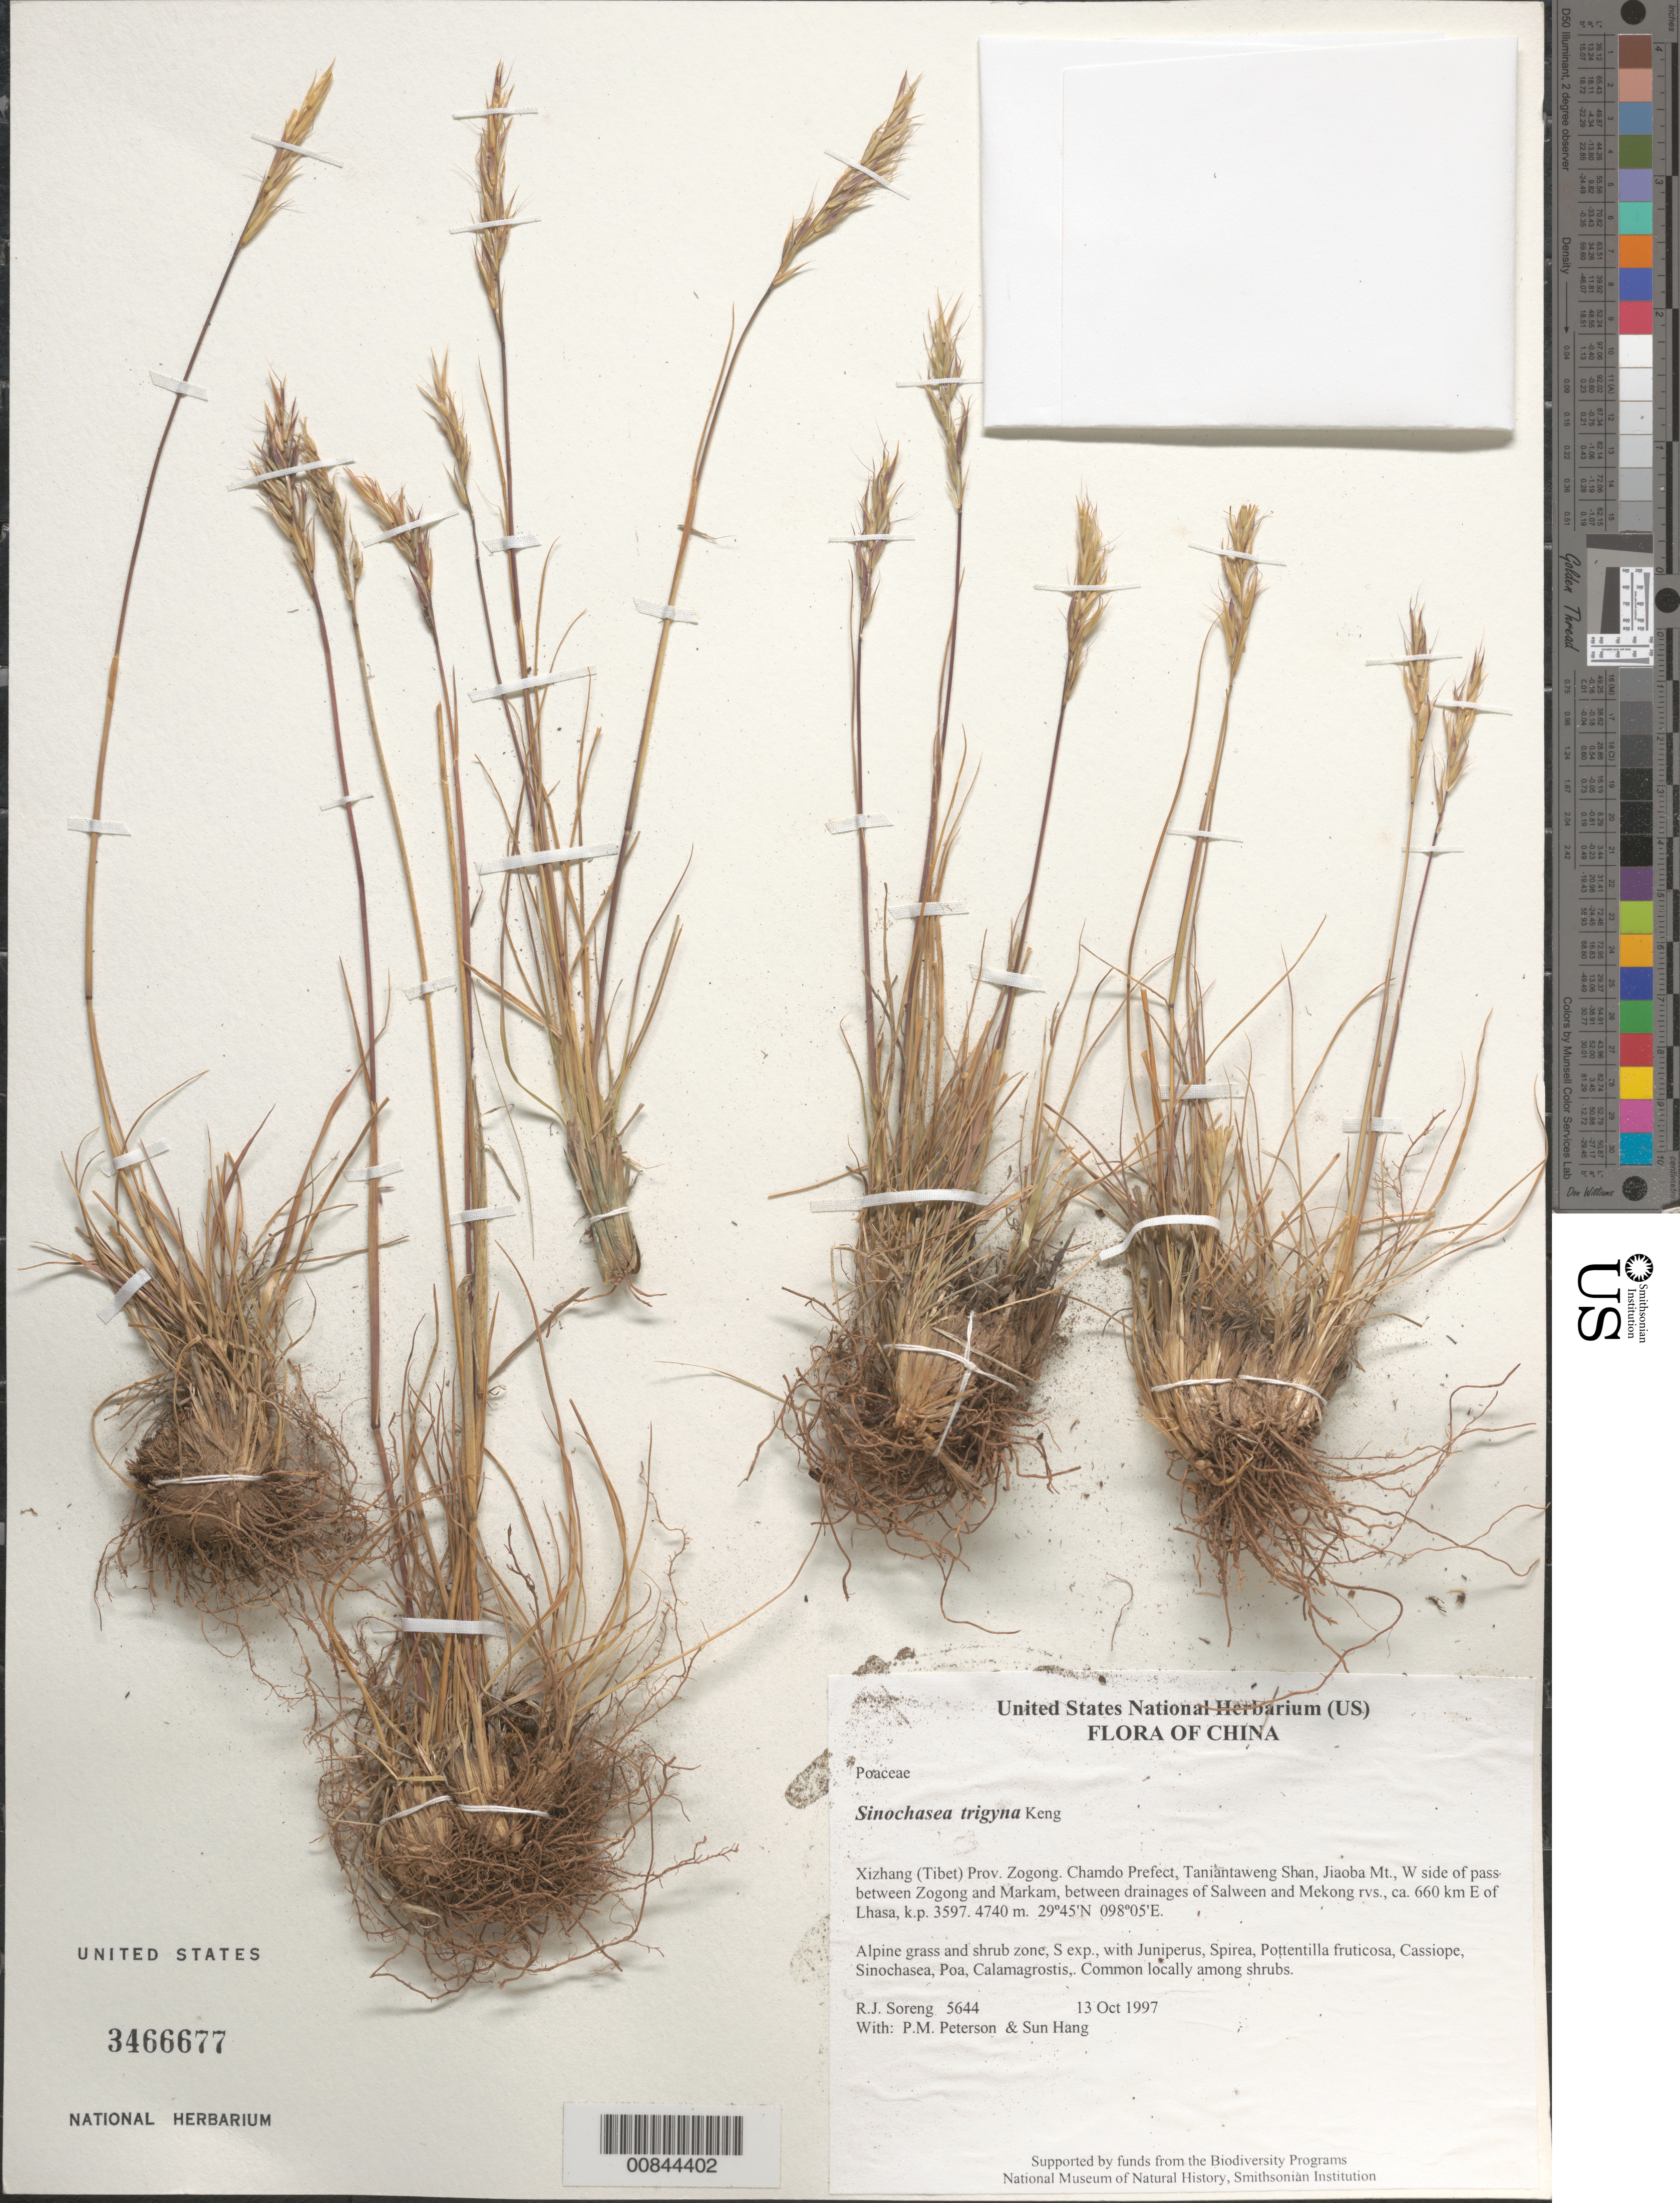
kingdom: Plantae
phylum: Tracheophyta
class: Liliopsida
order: Poales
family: Poaceae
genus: Sinochasea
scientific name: Sinochasea trigyna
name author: Keng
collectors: R. J. Soreng, P. M. Peterson & Sun Hang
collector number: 5644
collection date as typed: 13 Oct 1997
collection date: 1997-10-13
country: China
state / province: Xizang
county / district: Zogong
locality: Chamdo Prefect, Taniantaweng Shan, Jiaoba Mt., W side of pass between Zogong and Markam, between drainages of Salween and Mekong rvs., ca. 660 km E of Lhasa, k.p. 3597.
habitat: Alpine grass and shrub zone, S exp., with Juniperus, Spirea, Pottentilla fruticosa, Cassiope, Sinochasea, Poa, Calamagrostis,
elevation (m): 4740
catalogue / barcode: US 3466677